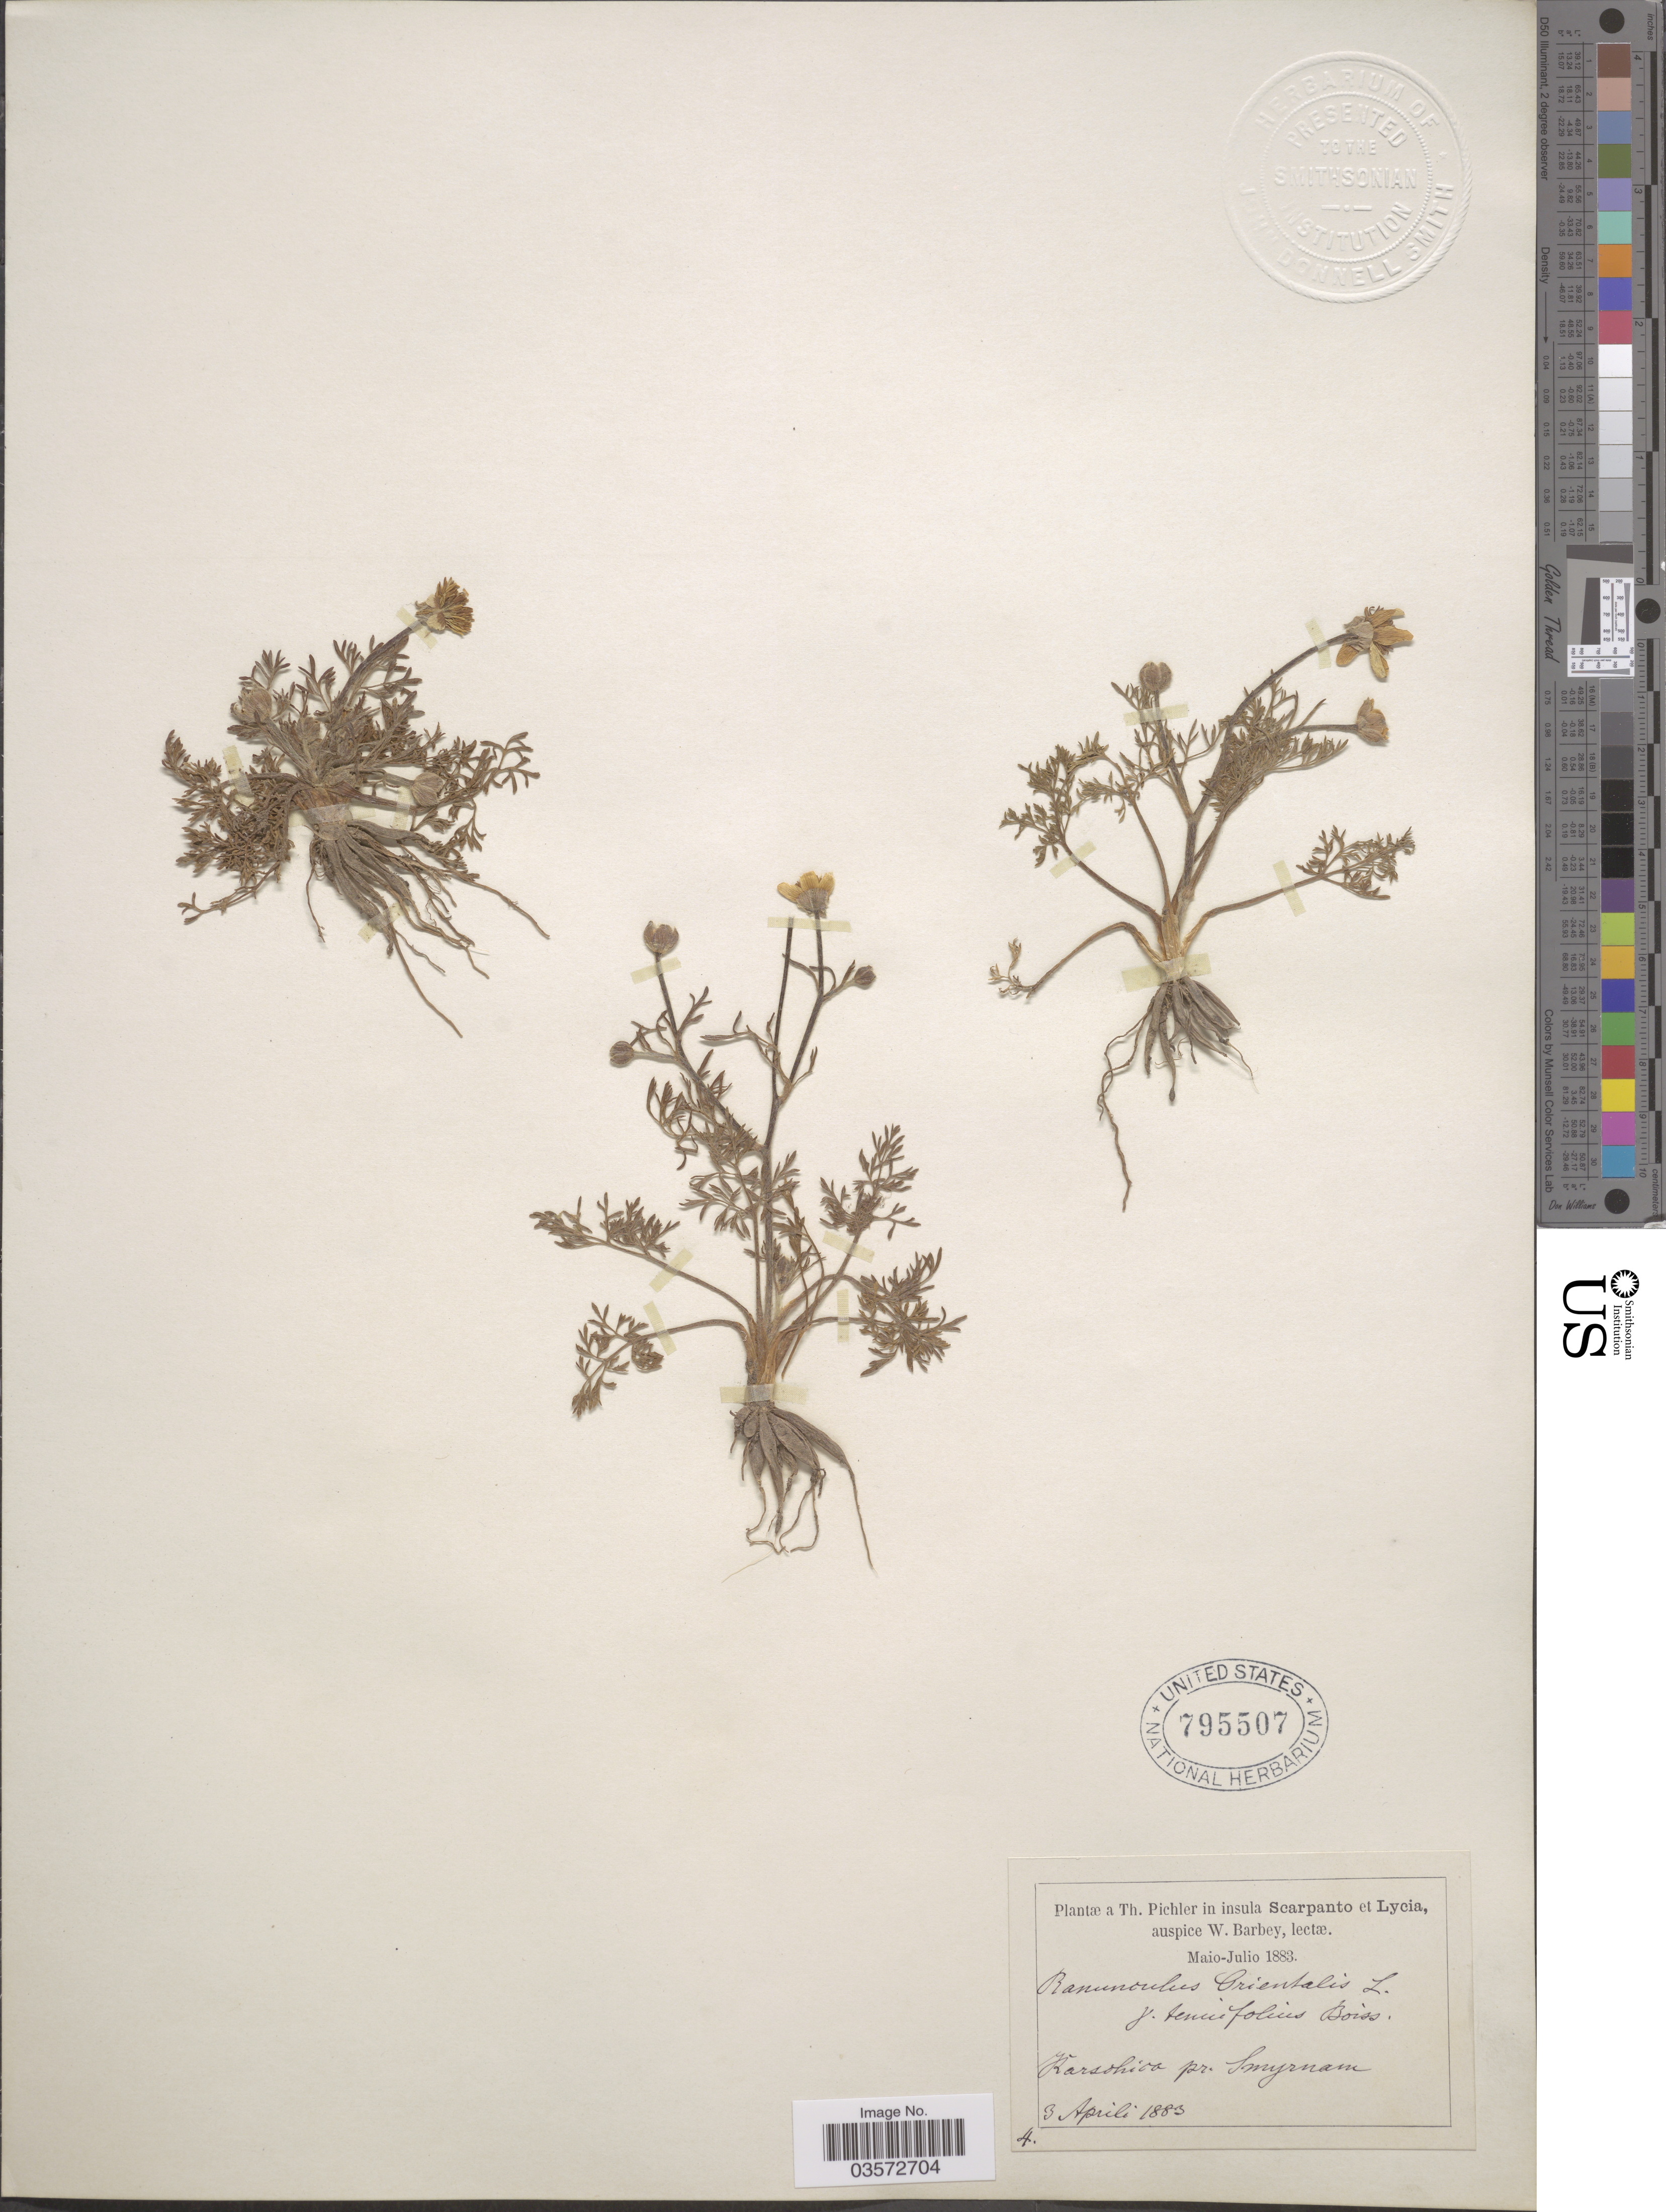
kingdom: Plantae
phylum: Tracheophyta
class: Magnoliopsida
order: Ranunculales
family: Ranunculaceae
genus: Ranunculus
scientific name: Ranunculus orientalis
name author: L.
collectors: T. Pichler & W. Barbey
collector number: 4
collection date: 1883-04-03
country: Turkey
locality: In insula Scarpanto et Lucia. Karsohico pr. Smyrnam.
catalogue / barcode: US 795507